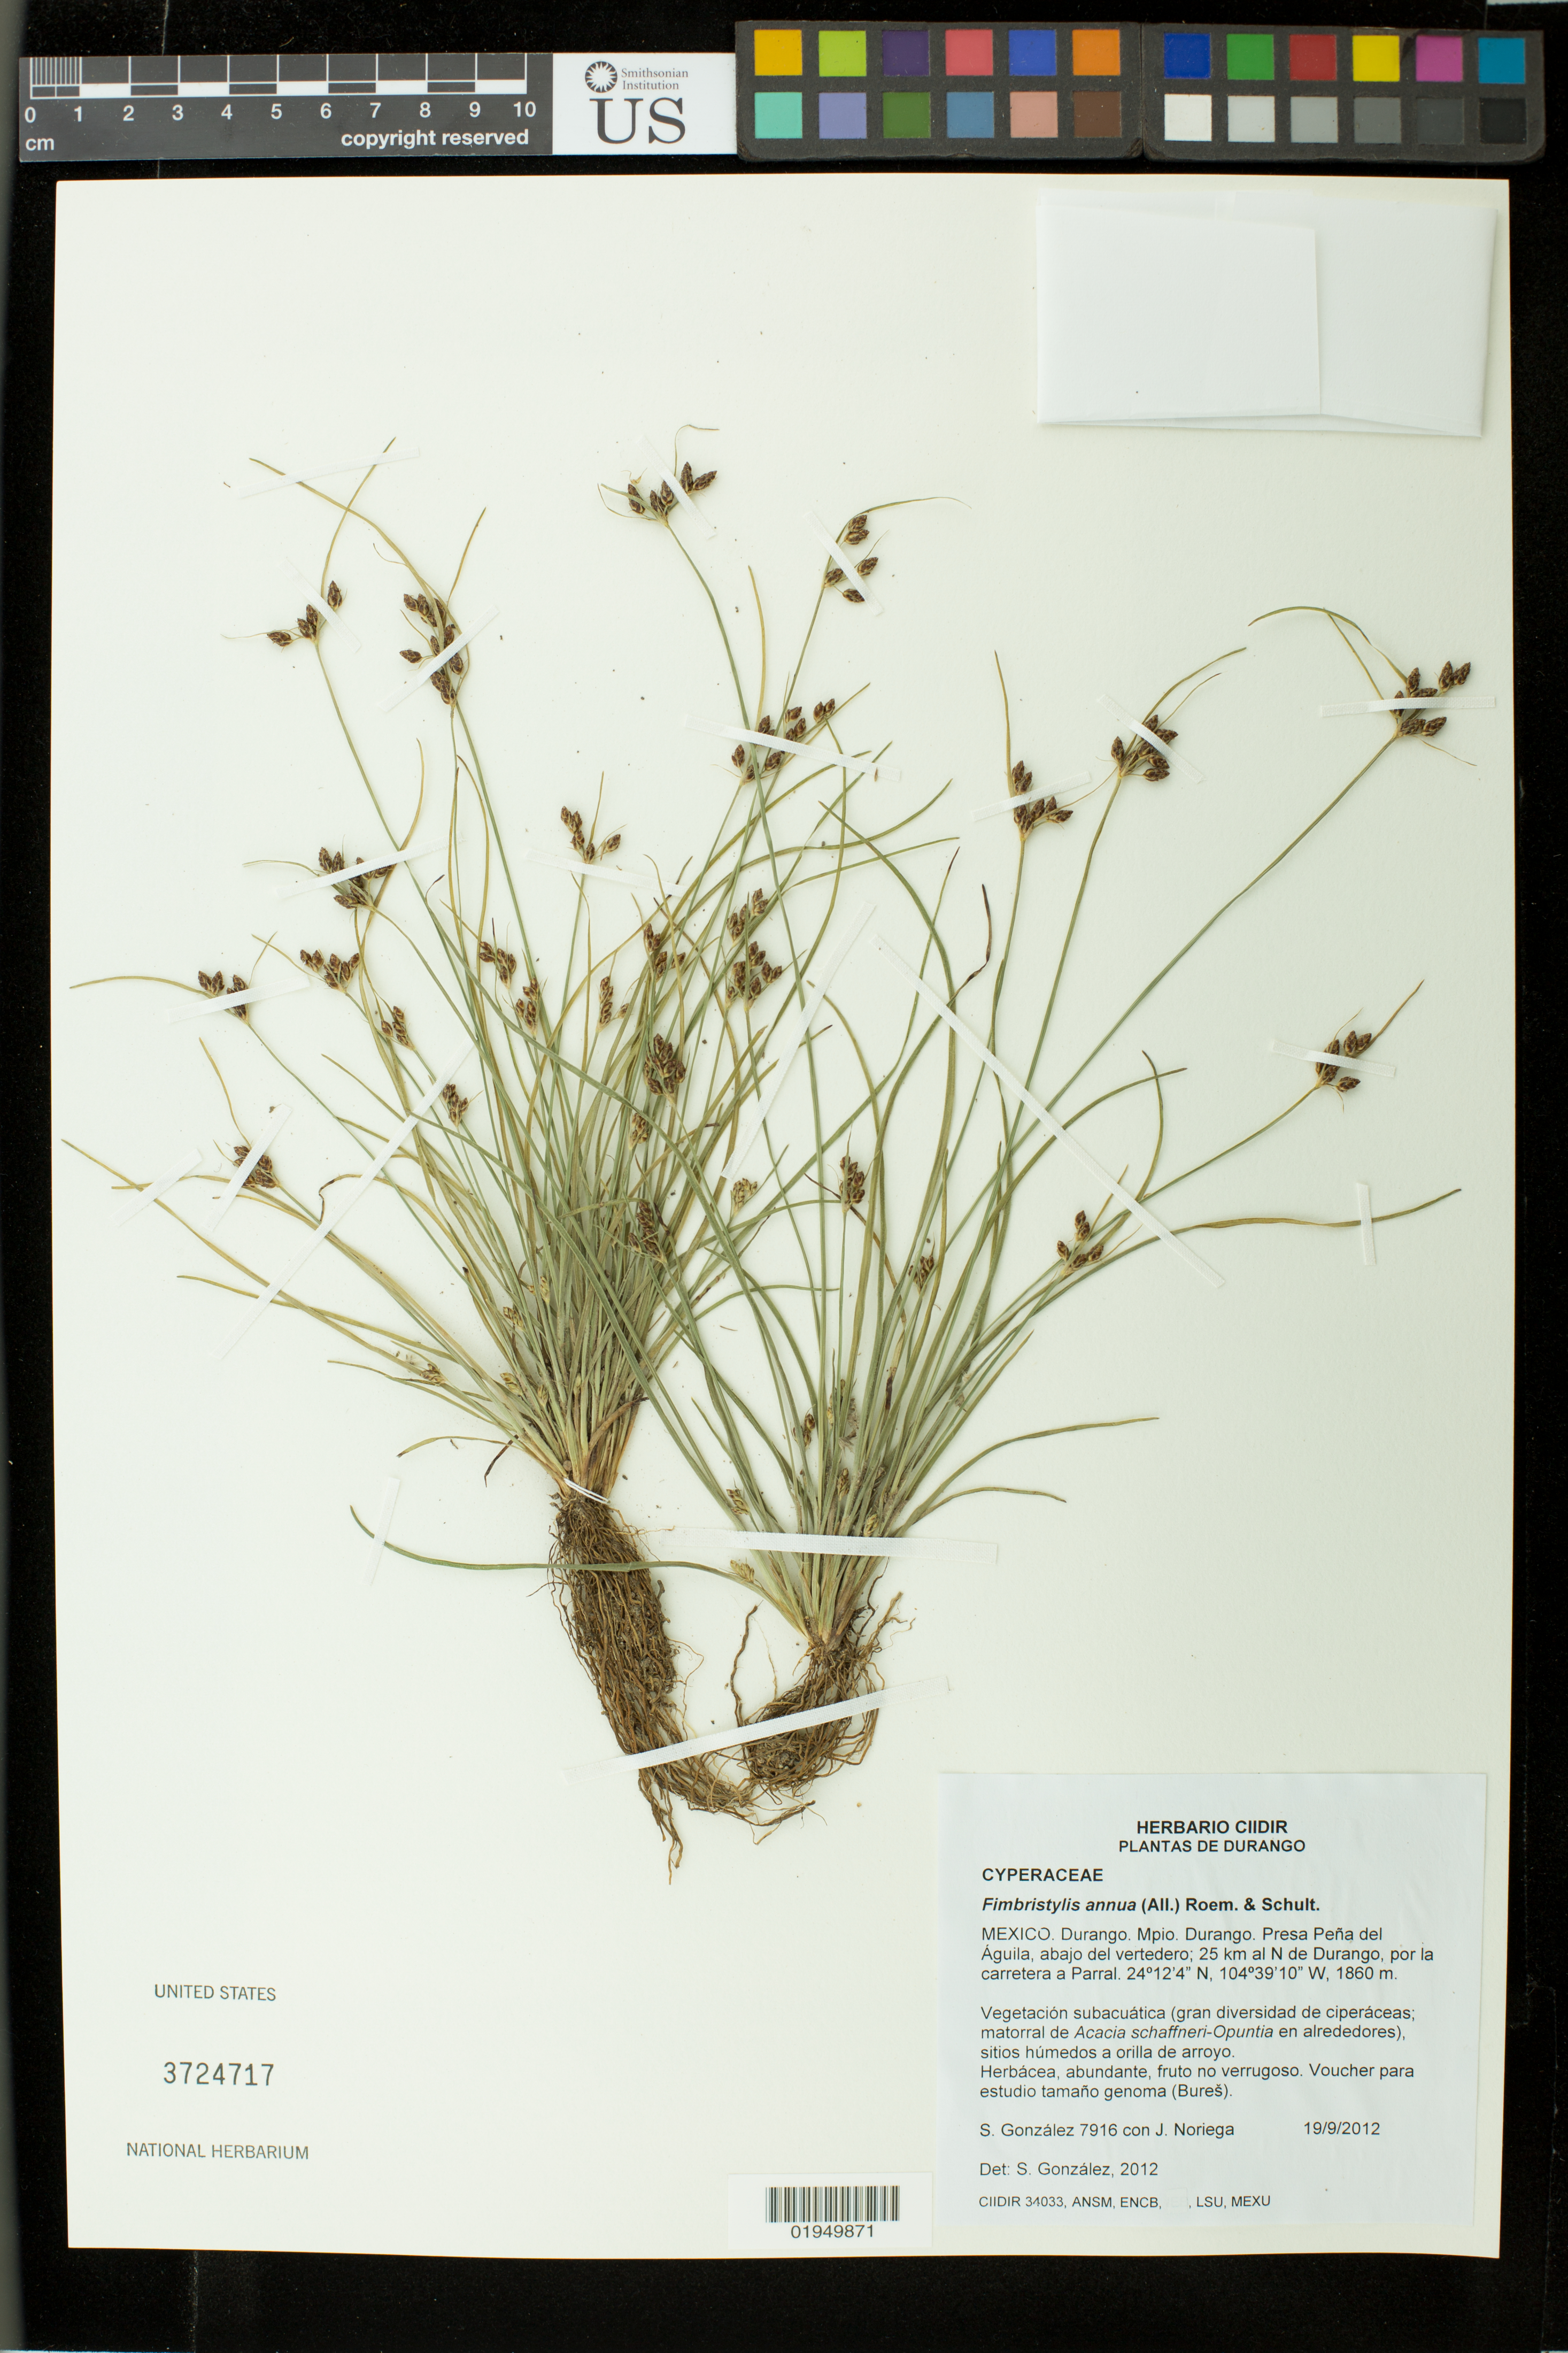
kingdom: Plantae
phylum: Tracheophyta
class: Liliopsida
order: Poales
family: Cyperaceae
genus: Fimbristylis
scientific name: Fimbristylis annua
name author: (All.) Roem. & Schult.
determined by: González, S.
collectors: S. González & J. Noriega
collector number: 7916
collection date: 2012-09-19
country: Mexico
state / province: Durango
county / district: Durango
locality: Presa Pena del Aguila, abajo del vertedero; 25 km al N de Durango, por la carretera a Parral.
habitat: Vegetacion subacuatica, sitios humedos a orilla de arroyo.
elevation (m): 1860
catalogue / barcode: US 3724717